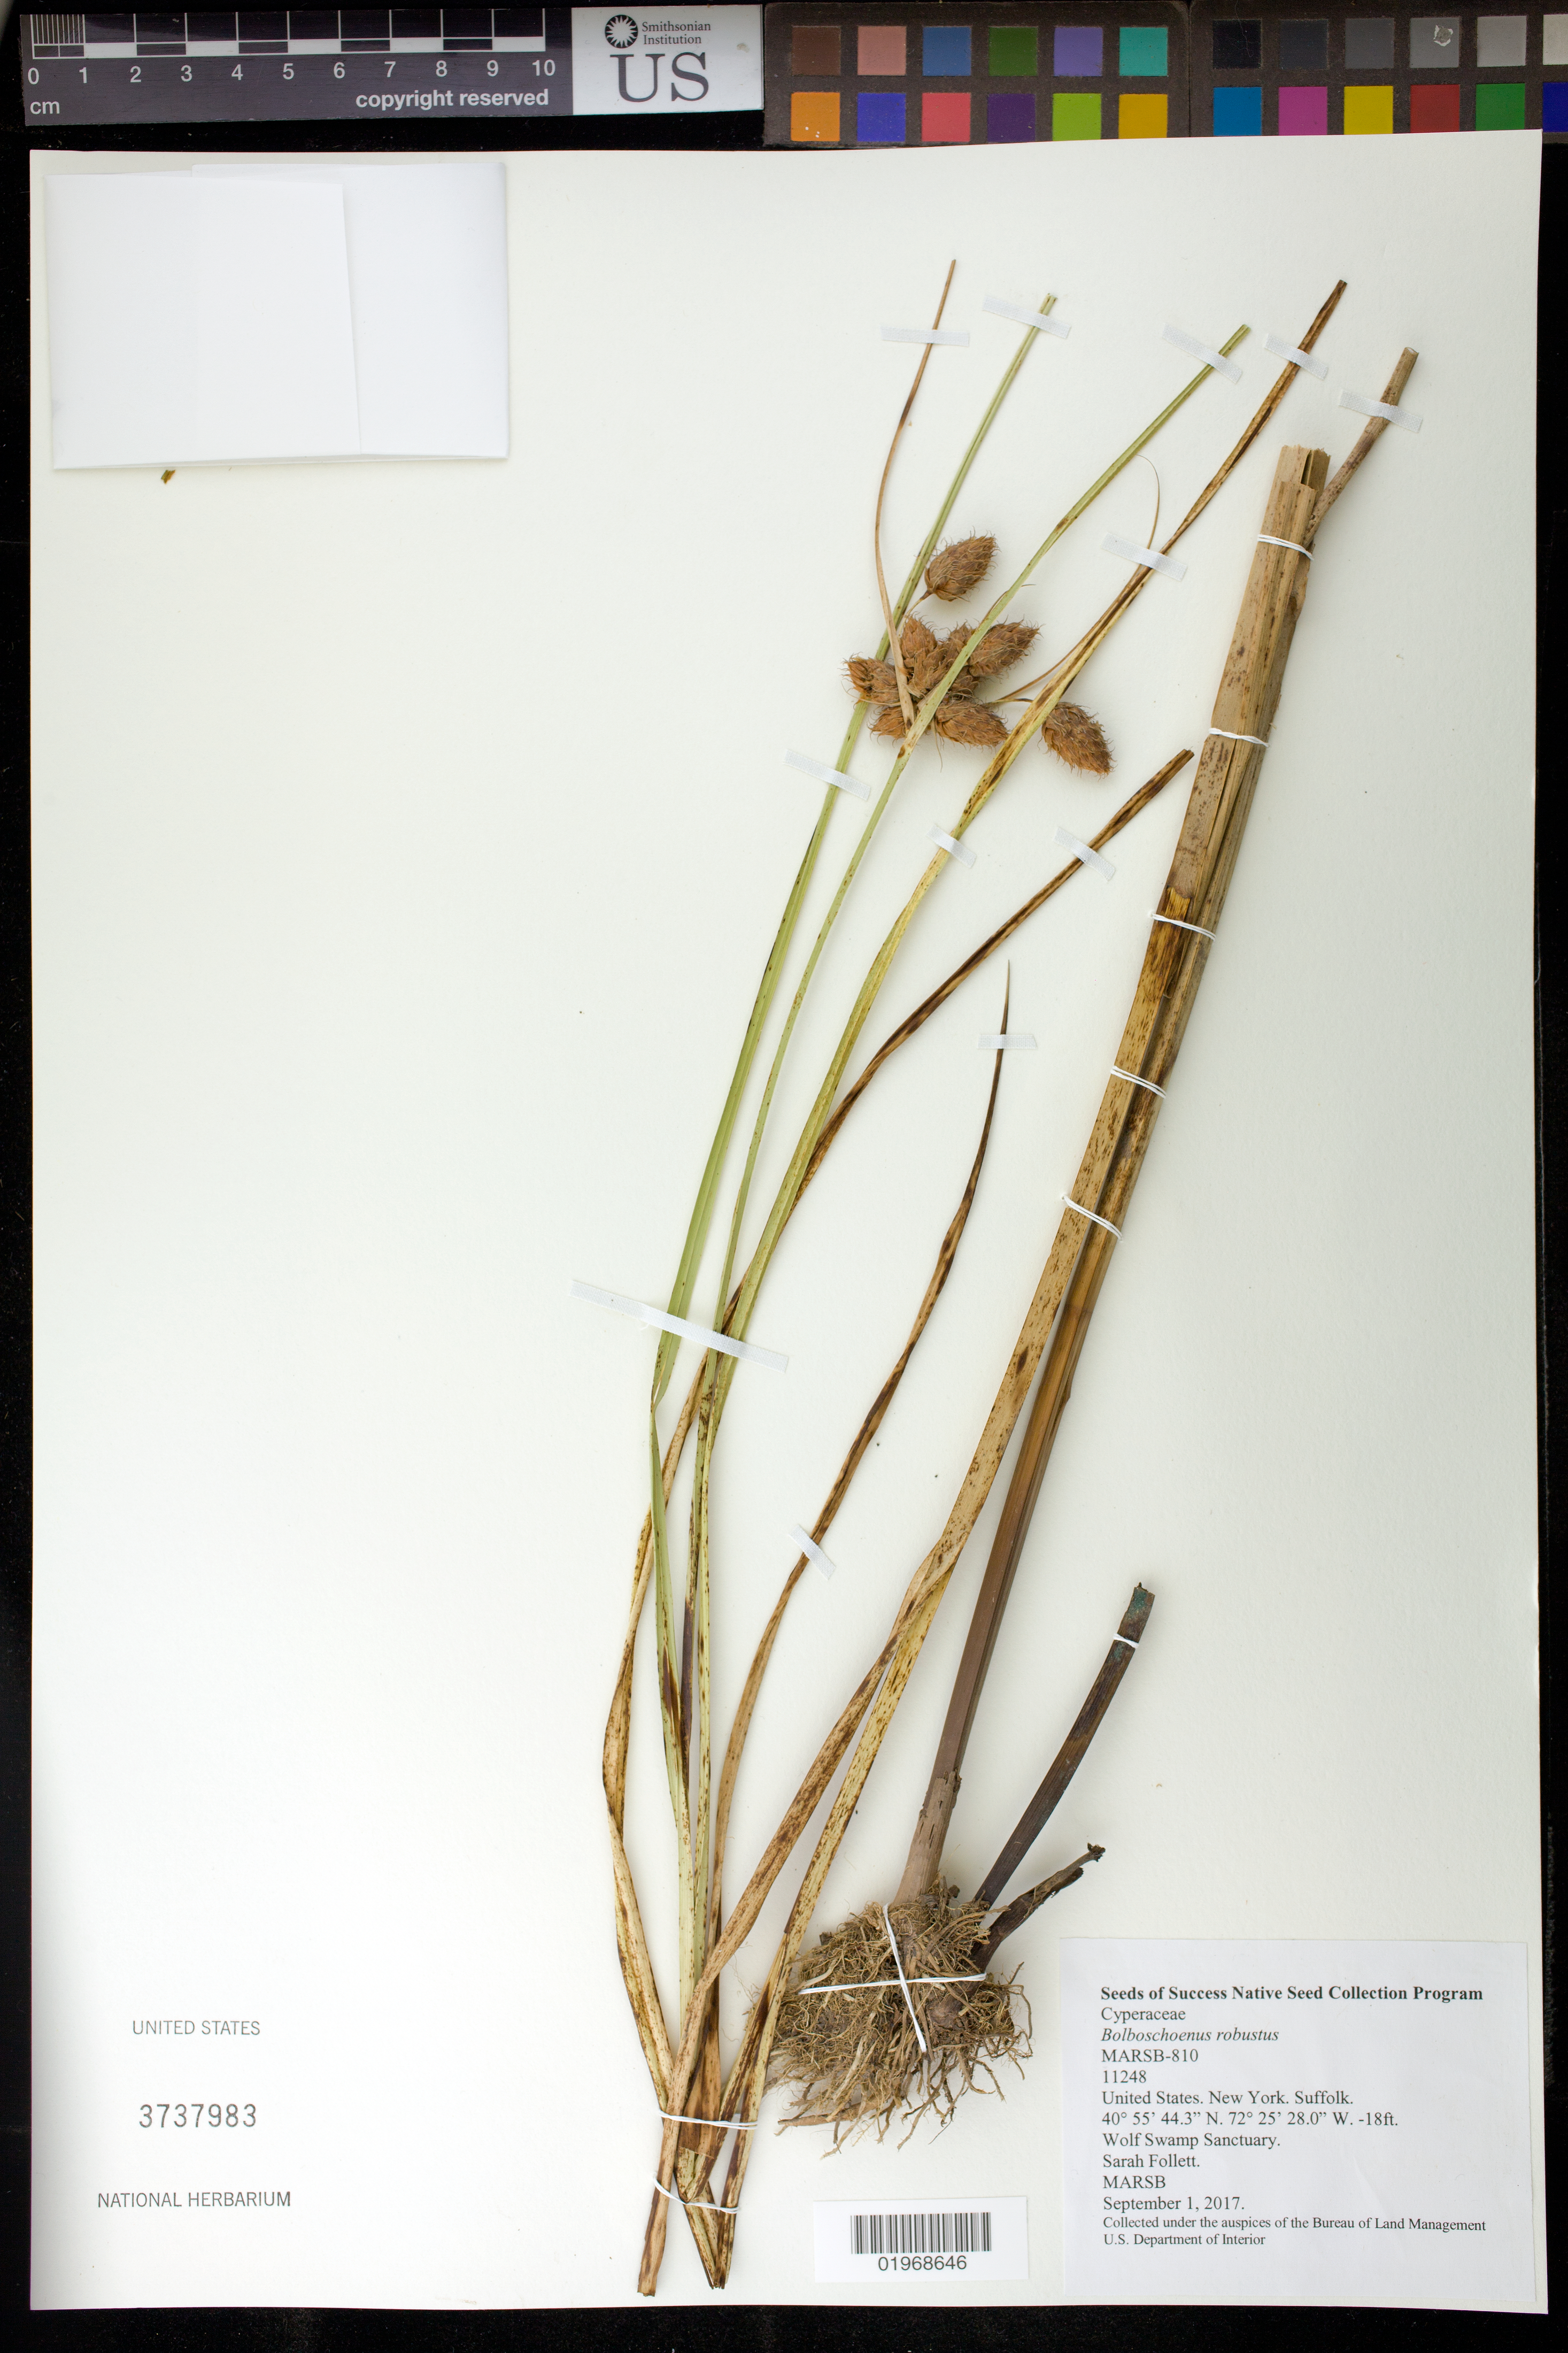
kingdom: Plantae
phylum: Tracheophyta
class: Liliopsida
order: Poales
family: Cyperaceae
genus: Bolboschoenus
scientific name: Bolboschoenus robustus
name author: (Pursh) Soják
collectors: S. Follett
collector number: MARSB-810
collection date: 2017-09-01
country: United States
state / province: New York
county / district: Suffolk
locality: Wolf Swamp Sanctuary, Scotts Road Trailhead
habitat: Tidal Marsh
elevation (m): -5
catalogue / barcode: US 3737983